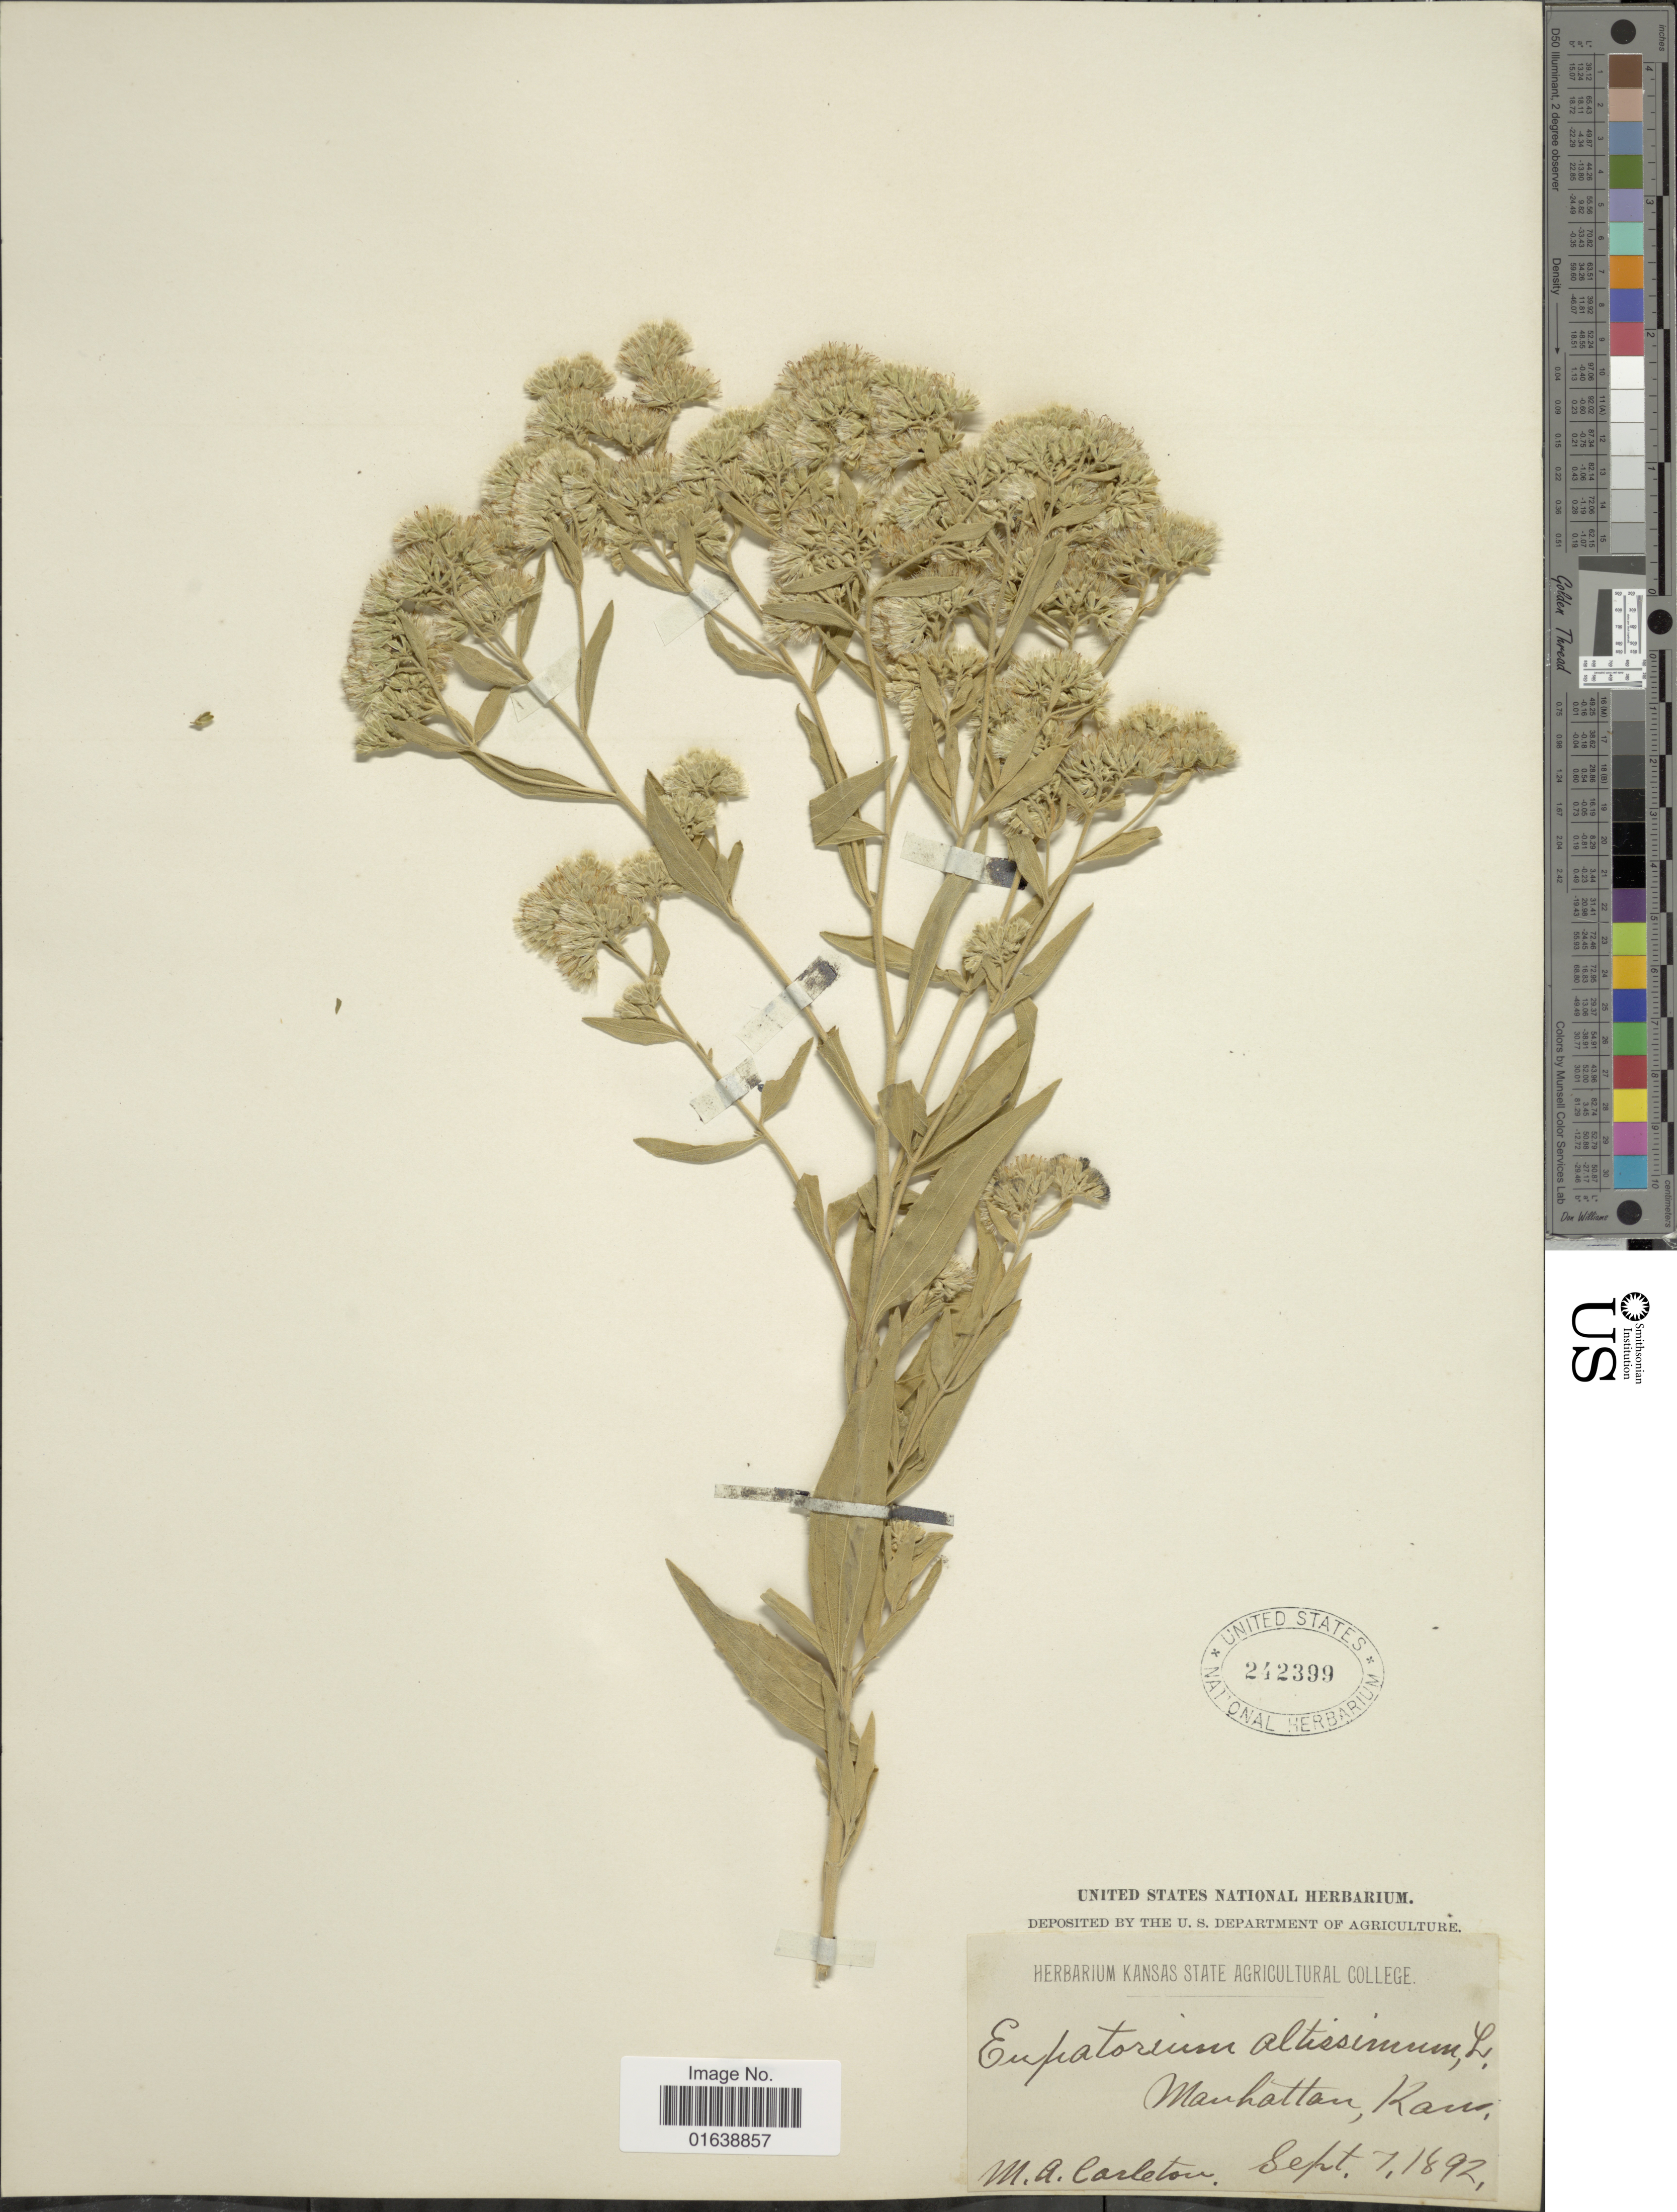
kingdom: Plantae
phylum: Tracheophyta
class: Magnoliopsida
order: Asterales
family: Asteraceae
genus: Eupatorium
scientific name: Eupatorium altissimum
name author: L.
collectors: M. A. Carleton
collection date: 1892-09-07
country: United States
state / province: Kansas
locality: Manhattan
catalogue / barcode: US 242399